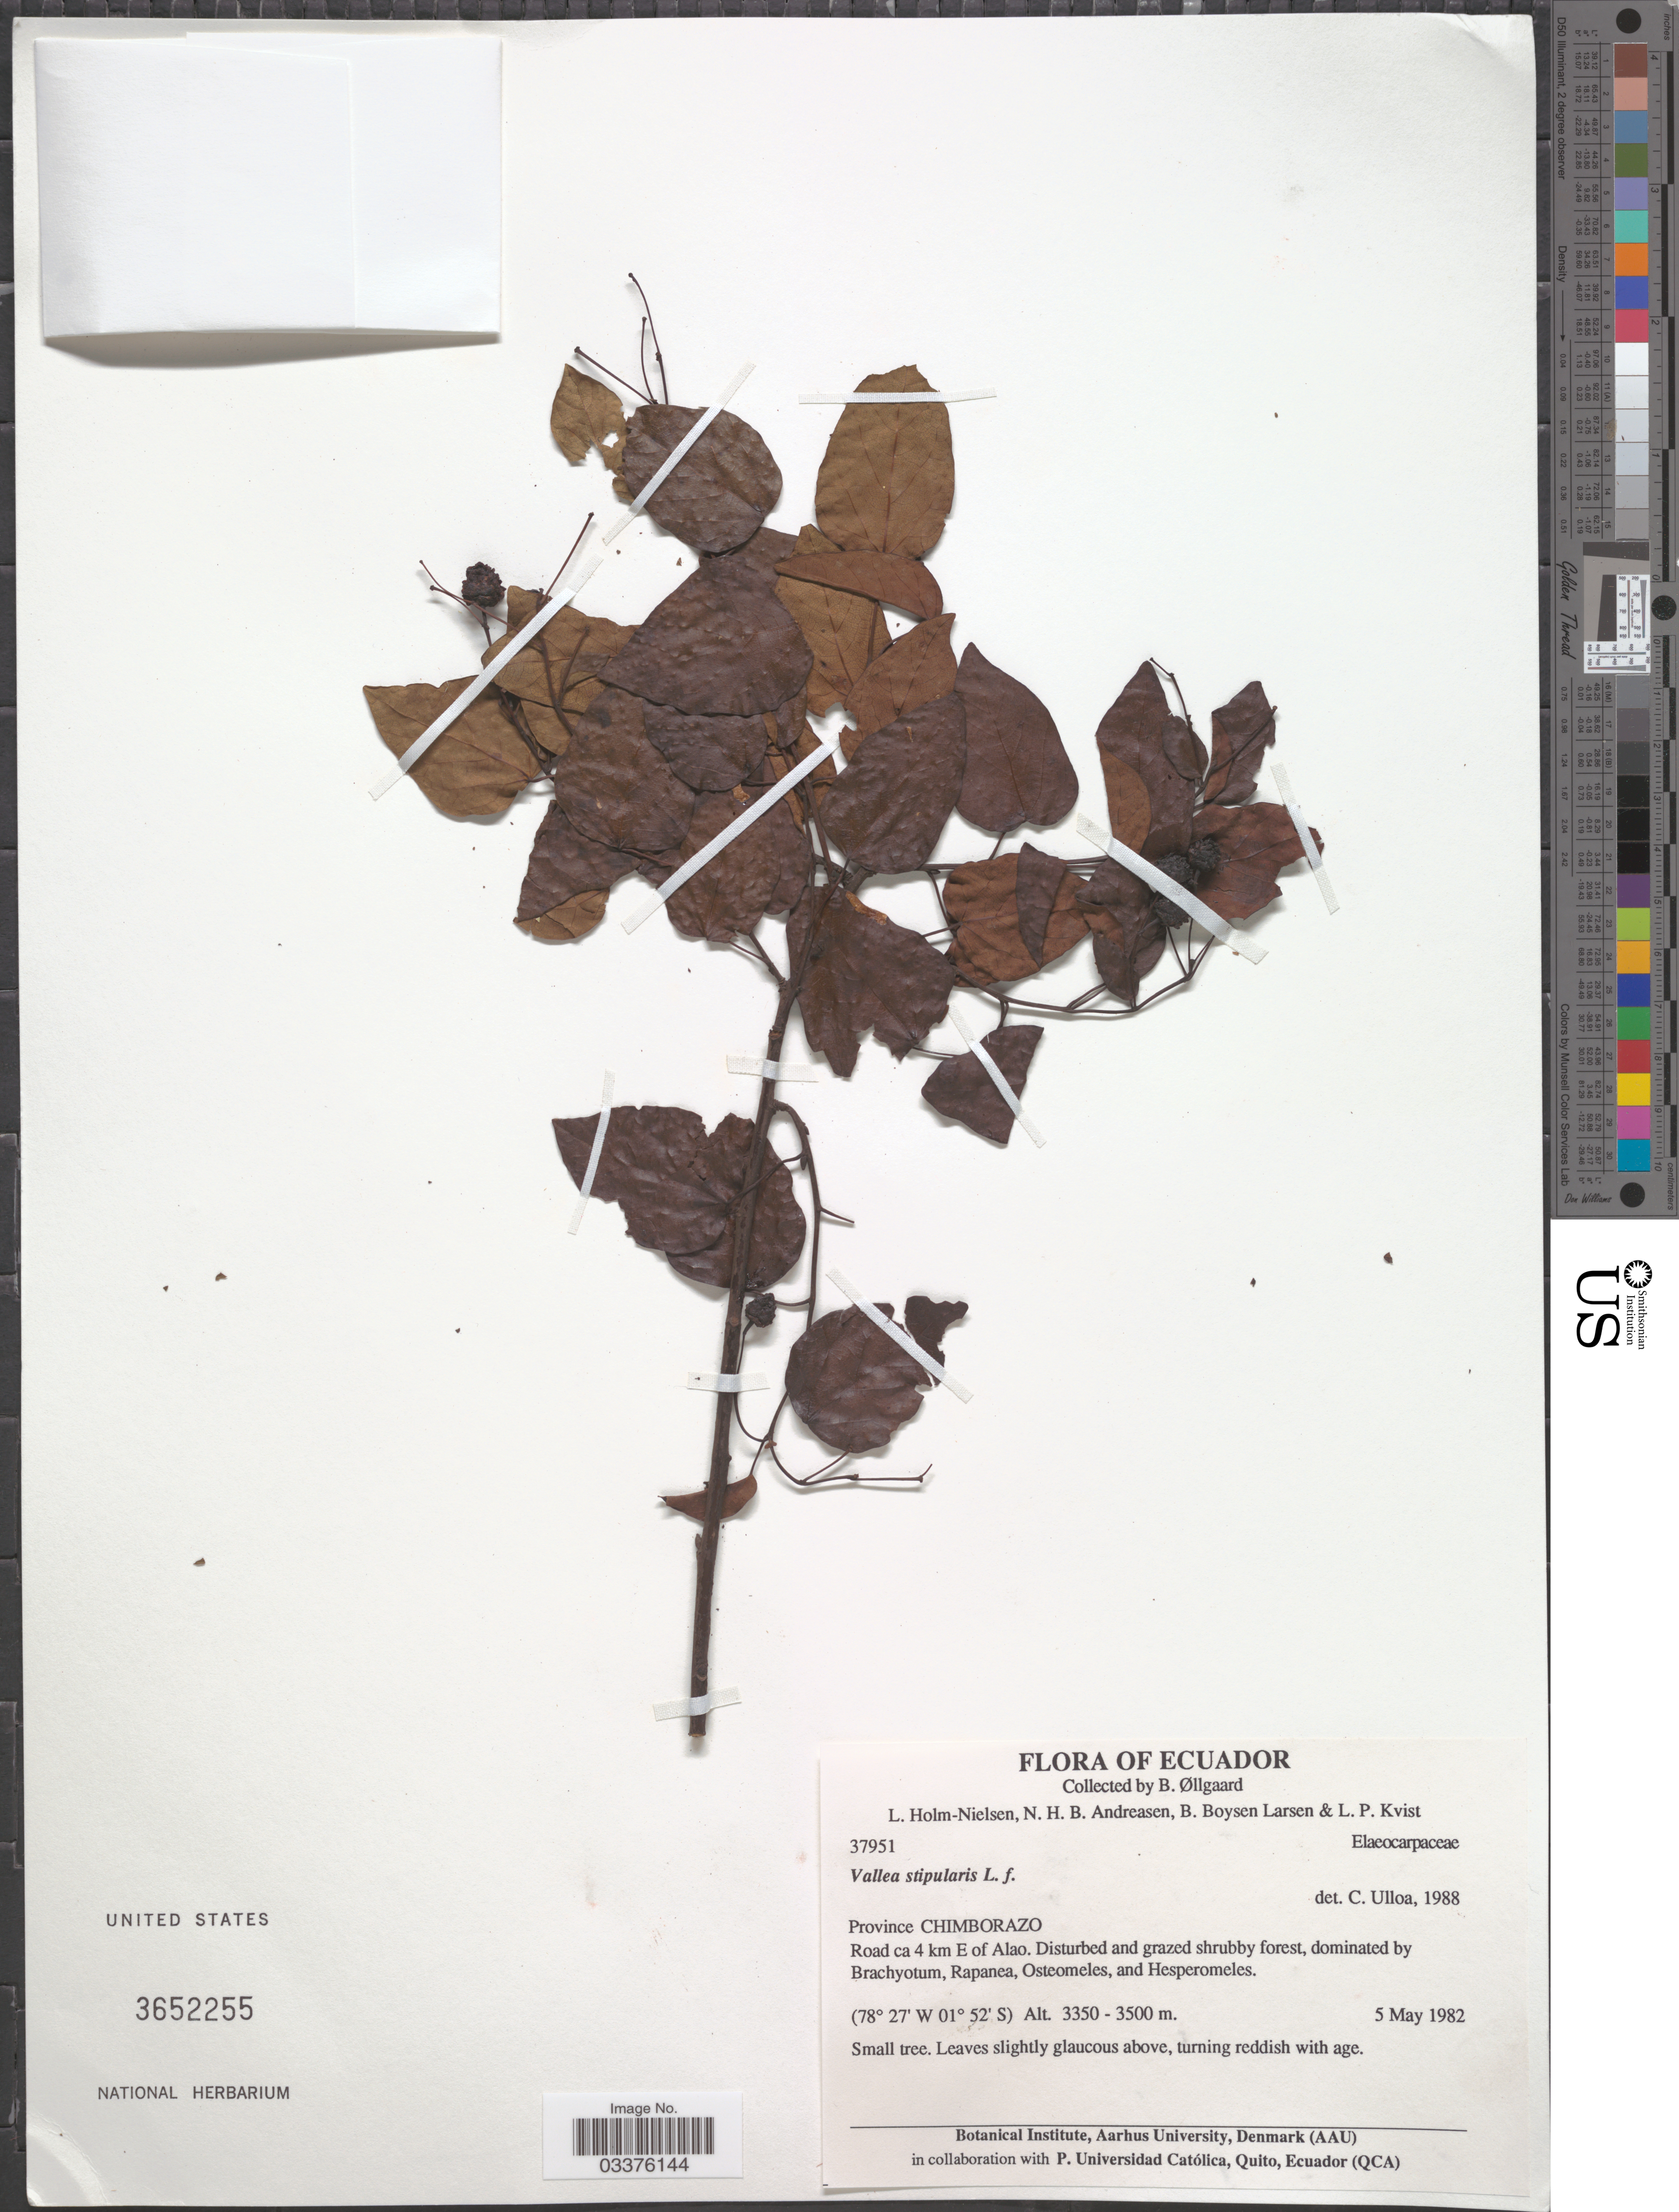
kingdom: Plantae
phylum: Tracheophyta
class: Magnoliopsida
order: Oxalidales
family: Elaeocarpaceae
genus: Vallea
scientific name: Vallea pubescens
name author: Kunth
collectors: B. Øllgaard, L. Holm-Nielsen, N. Andreasen, B. Boysen Larsen & L. P. Kvist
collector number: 37951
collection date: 1982-05-05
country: Ecuador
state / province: Chimborazo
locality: Road ca 4 km E of Alao.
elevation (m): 3350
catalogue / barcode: US 3652255